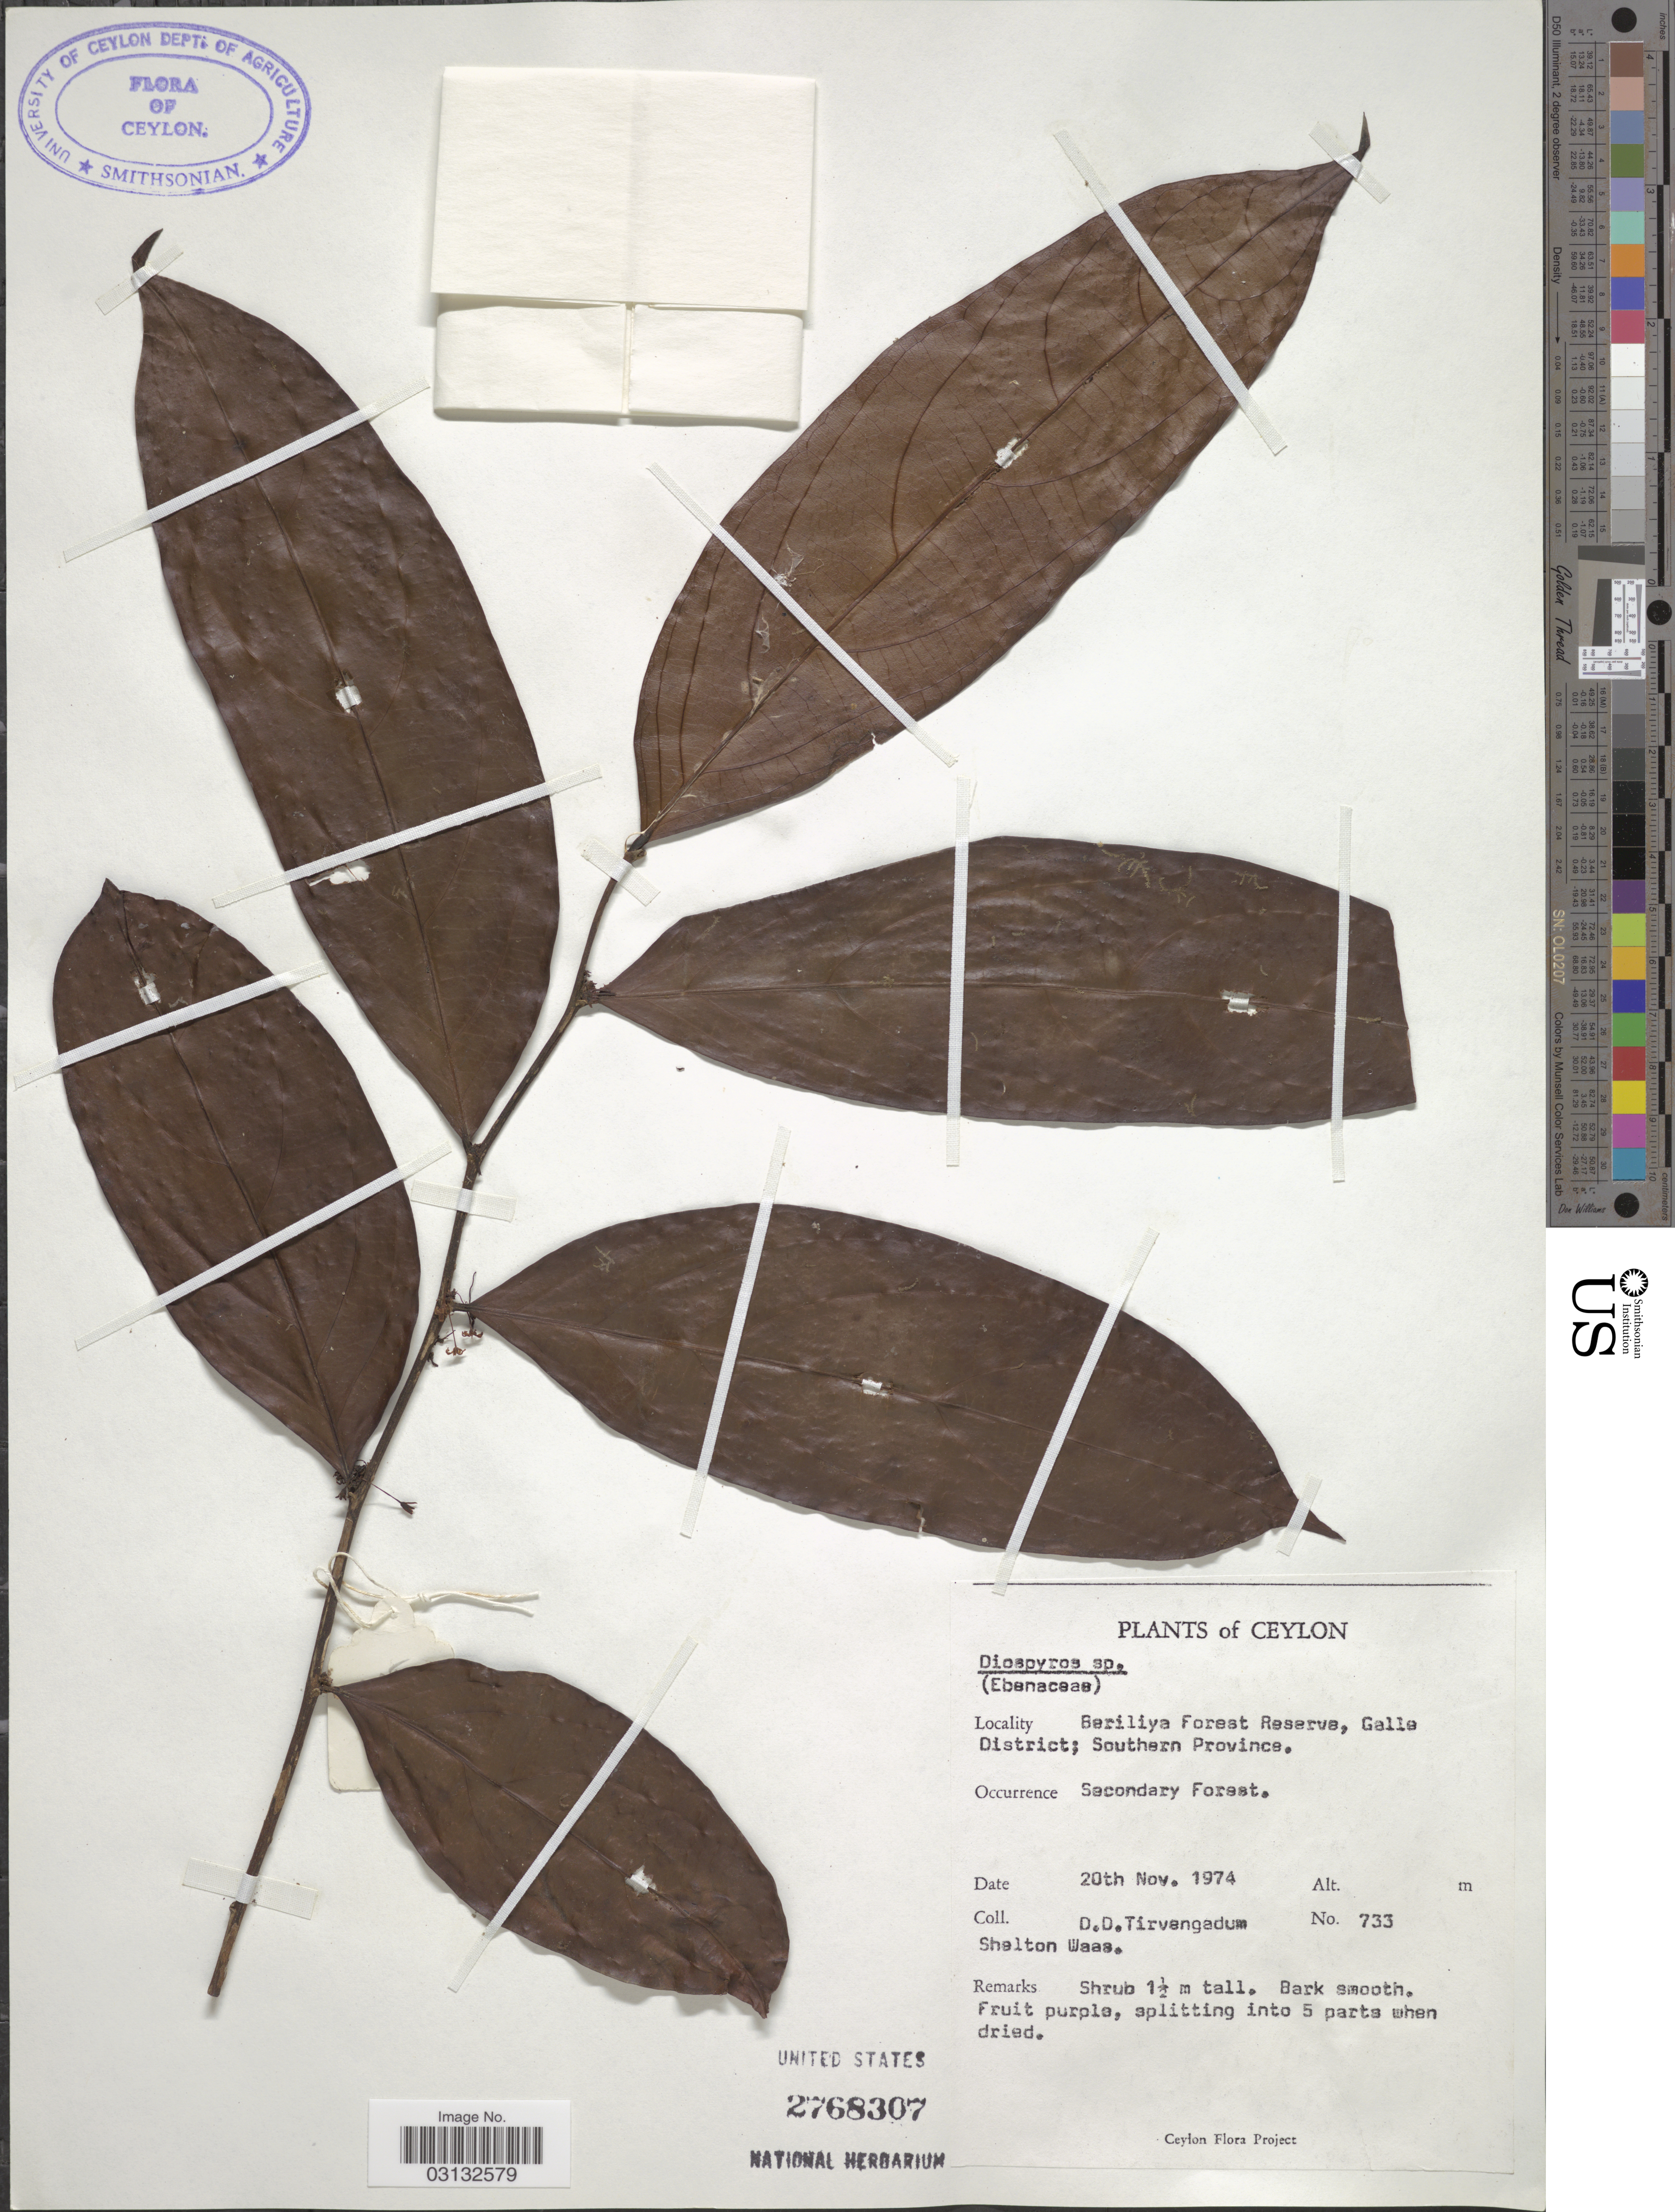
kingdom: Plantae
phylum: Tracheophyta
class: Magnoliopsida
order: Ericales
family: Ebenaceae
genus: Diospyros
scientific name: Diospyros sp.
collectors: D. Tirvengadum & S. Waas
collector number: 733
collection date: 1974-11-20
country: Sri Lanka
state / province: Southern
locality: Ceylon. Beriliya Forest Reserve, Galle District.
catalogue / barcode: US 2768307